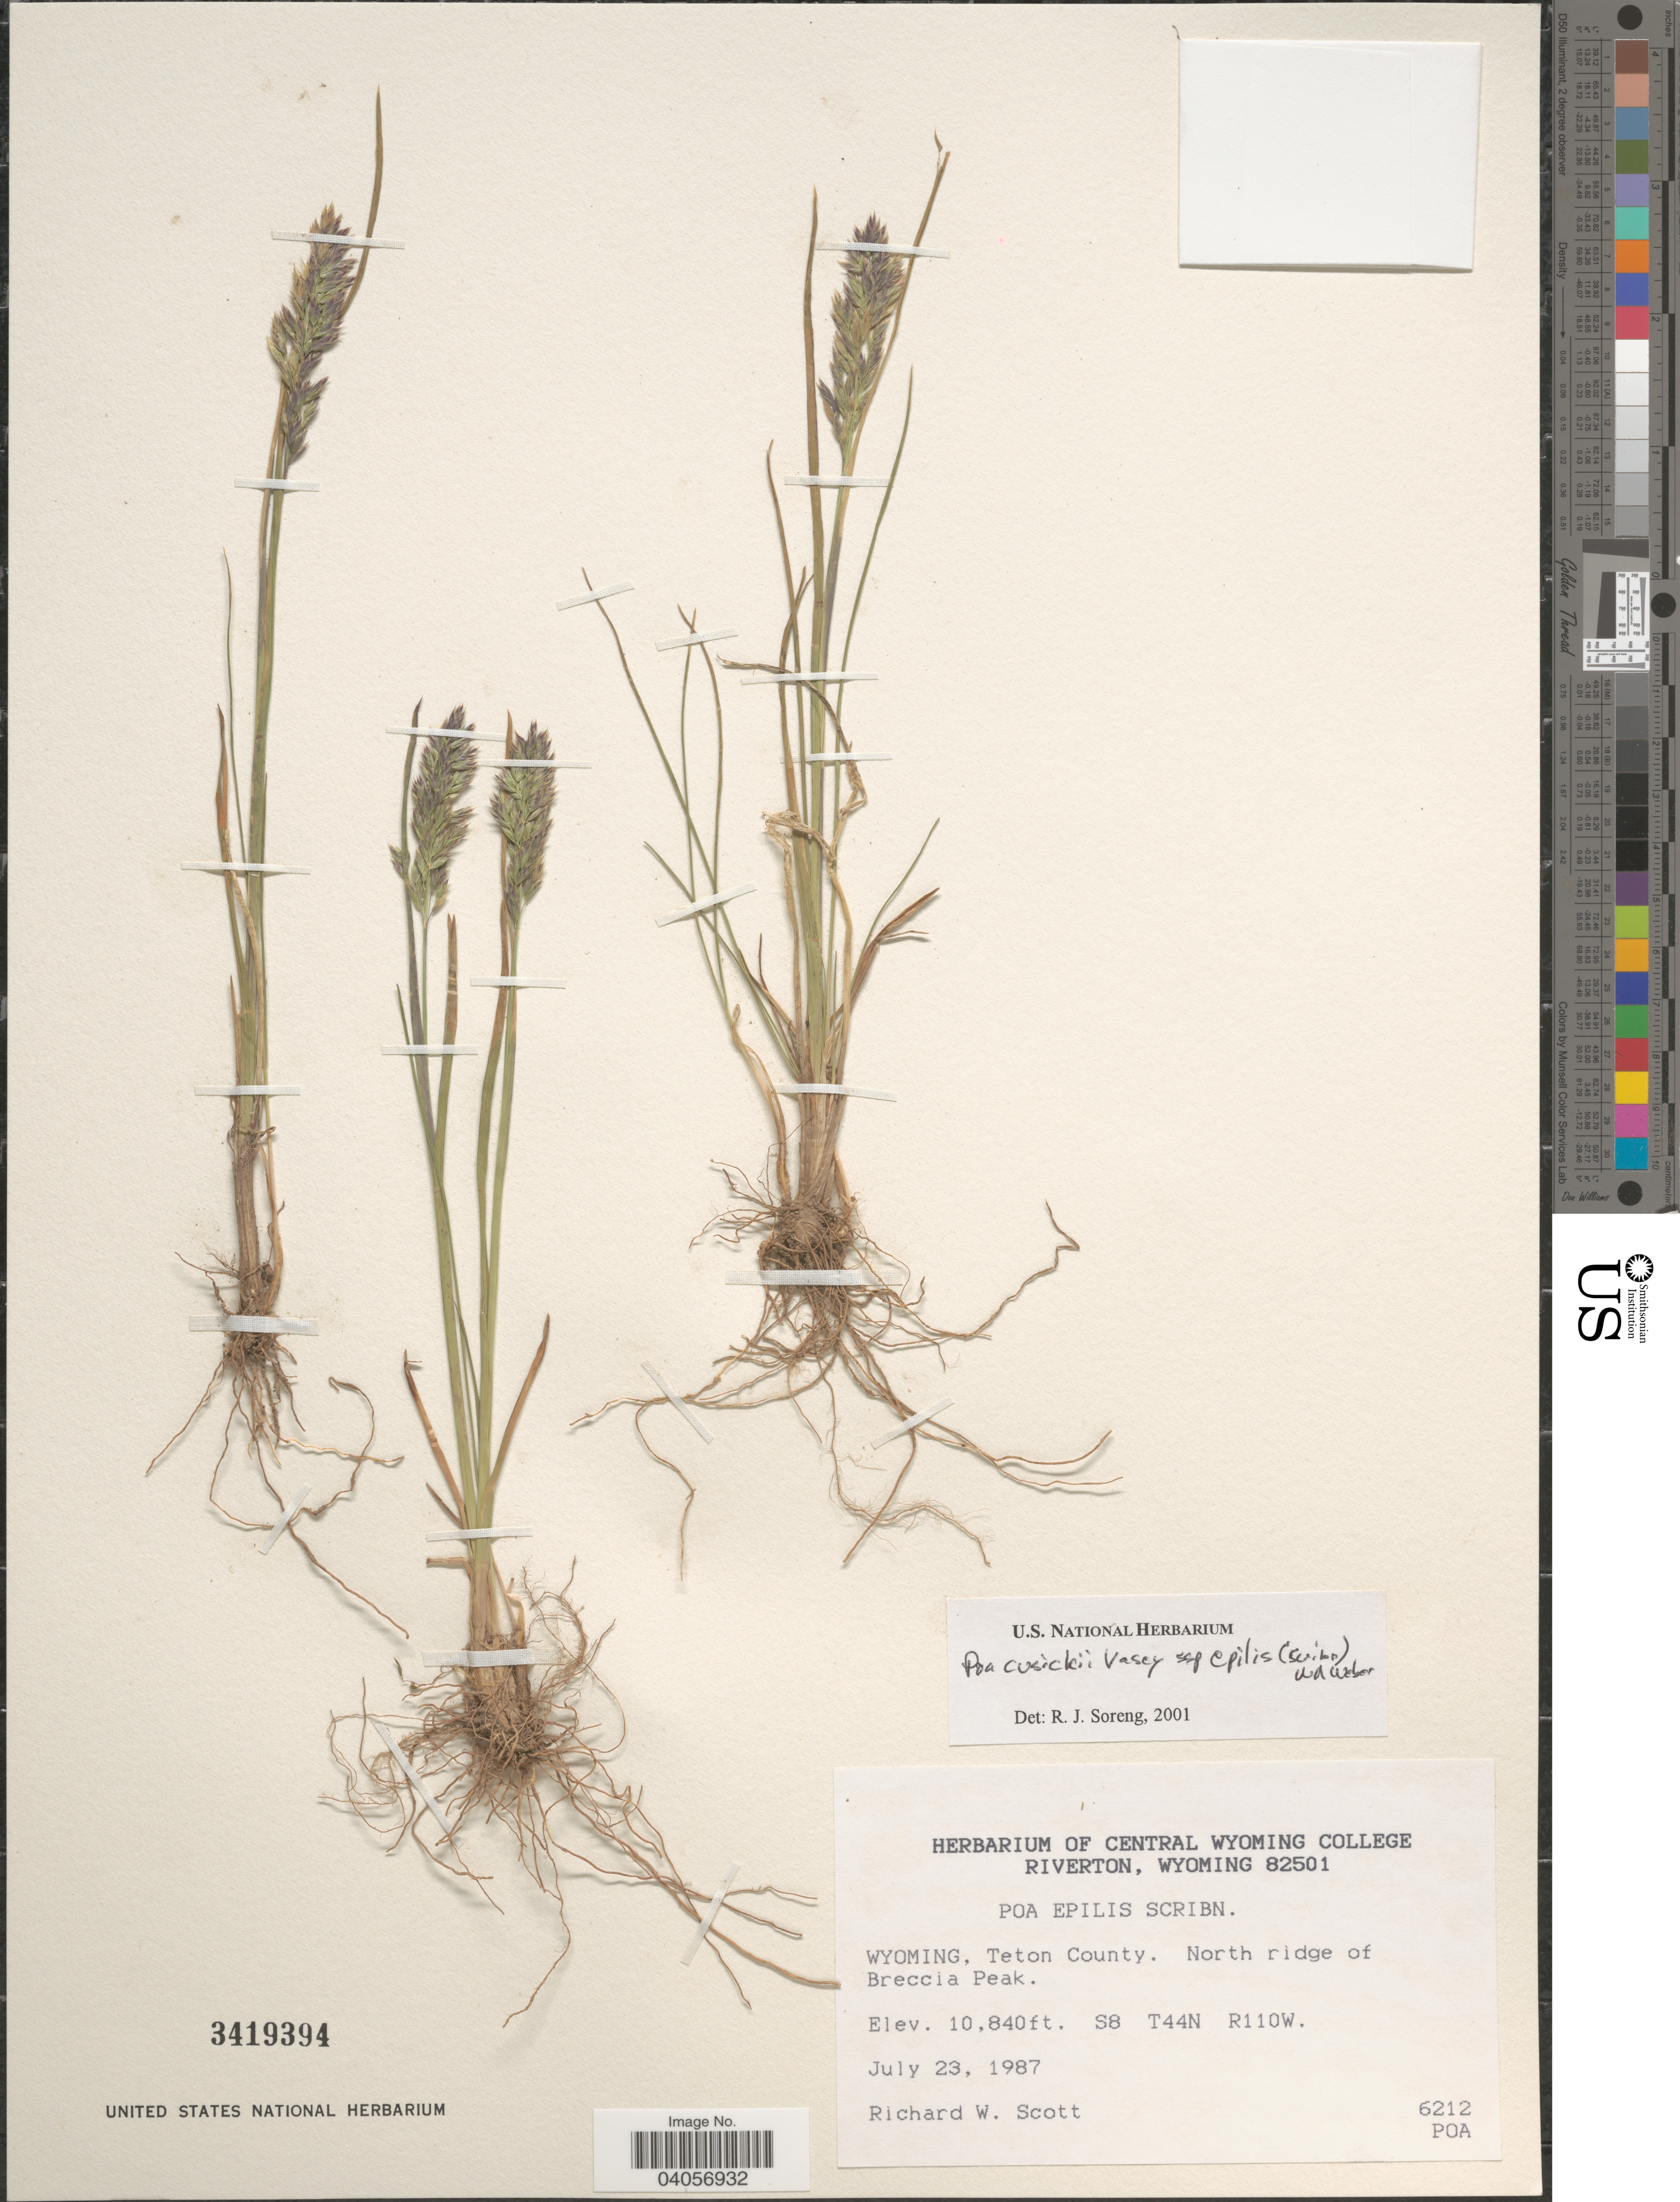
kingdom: Plantae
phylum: Tracheophyta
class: Liliopsida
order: Poales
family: Poaceae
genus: Poa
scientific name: Poa cusickii subsp. epilis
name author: (Scribn.) W.A. Weber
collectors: R. W. Scott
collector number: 6212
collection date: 1987-07-23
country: United States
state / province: Wyoming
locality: Teton County. North ridge of Breccia Peak. S8 T44N R110W.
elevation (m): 3304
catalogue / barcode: US 3419394